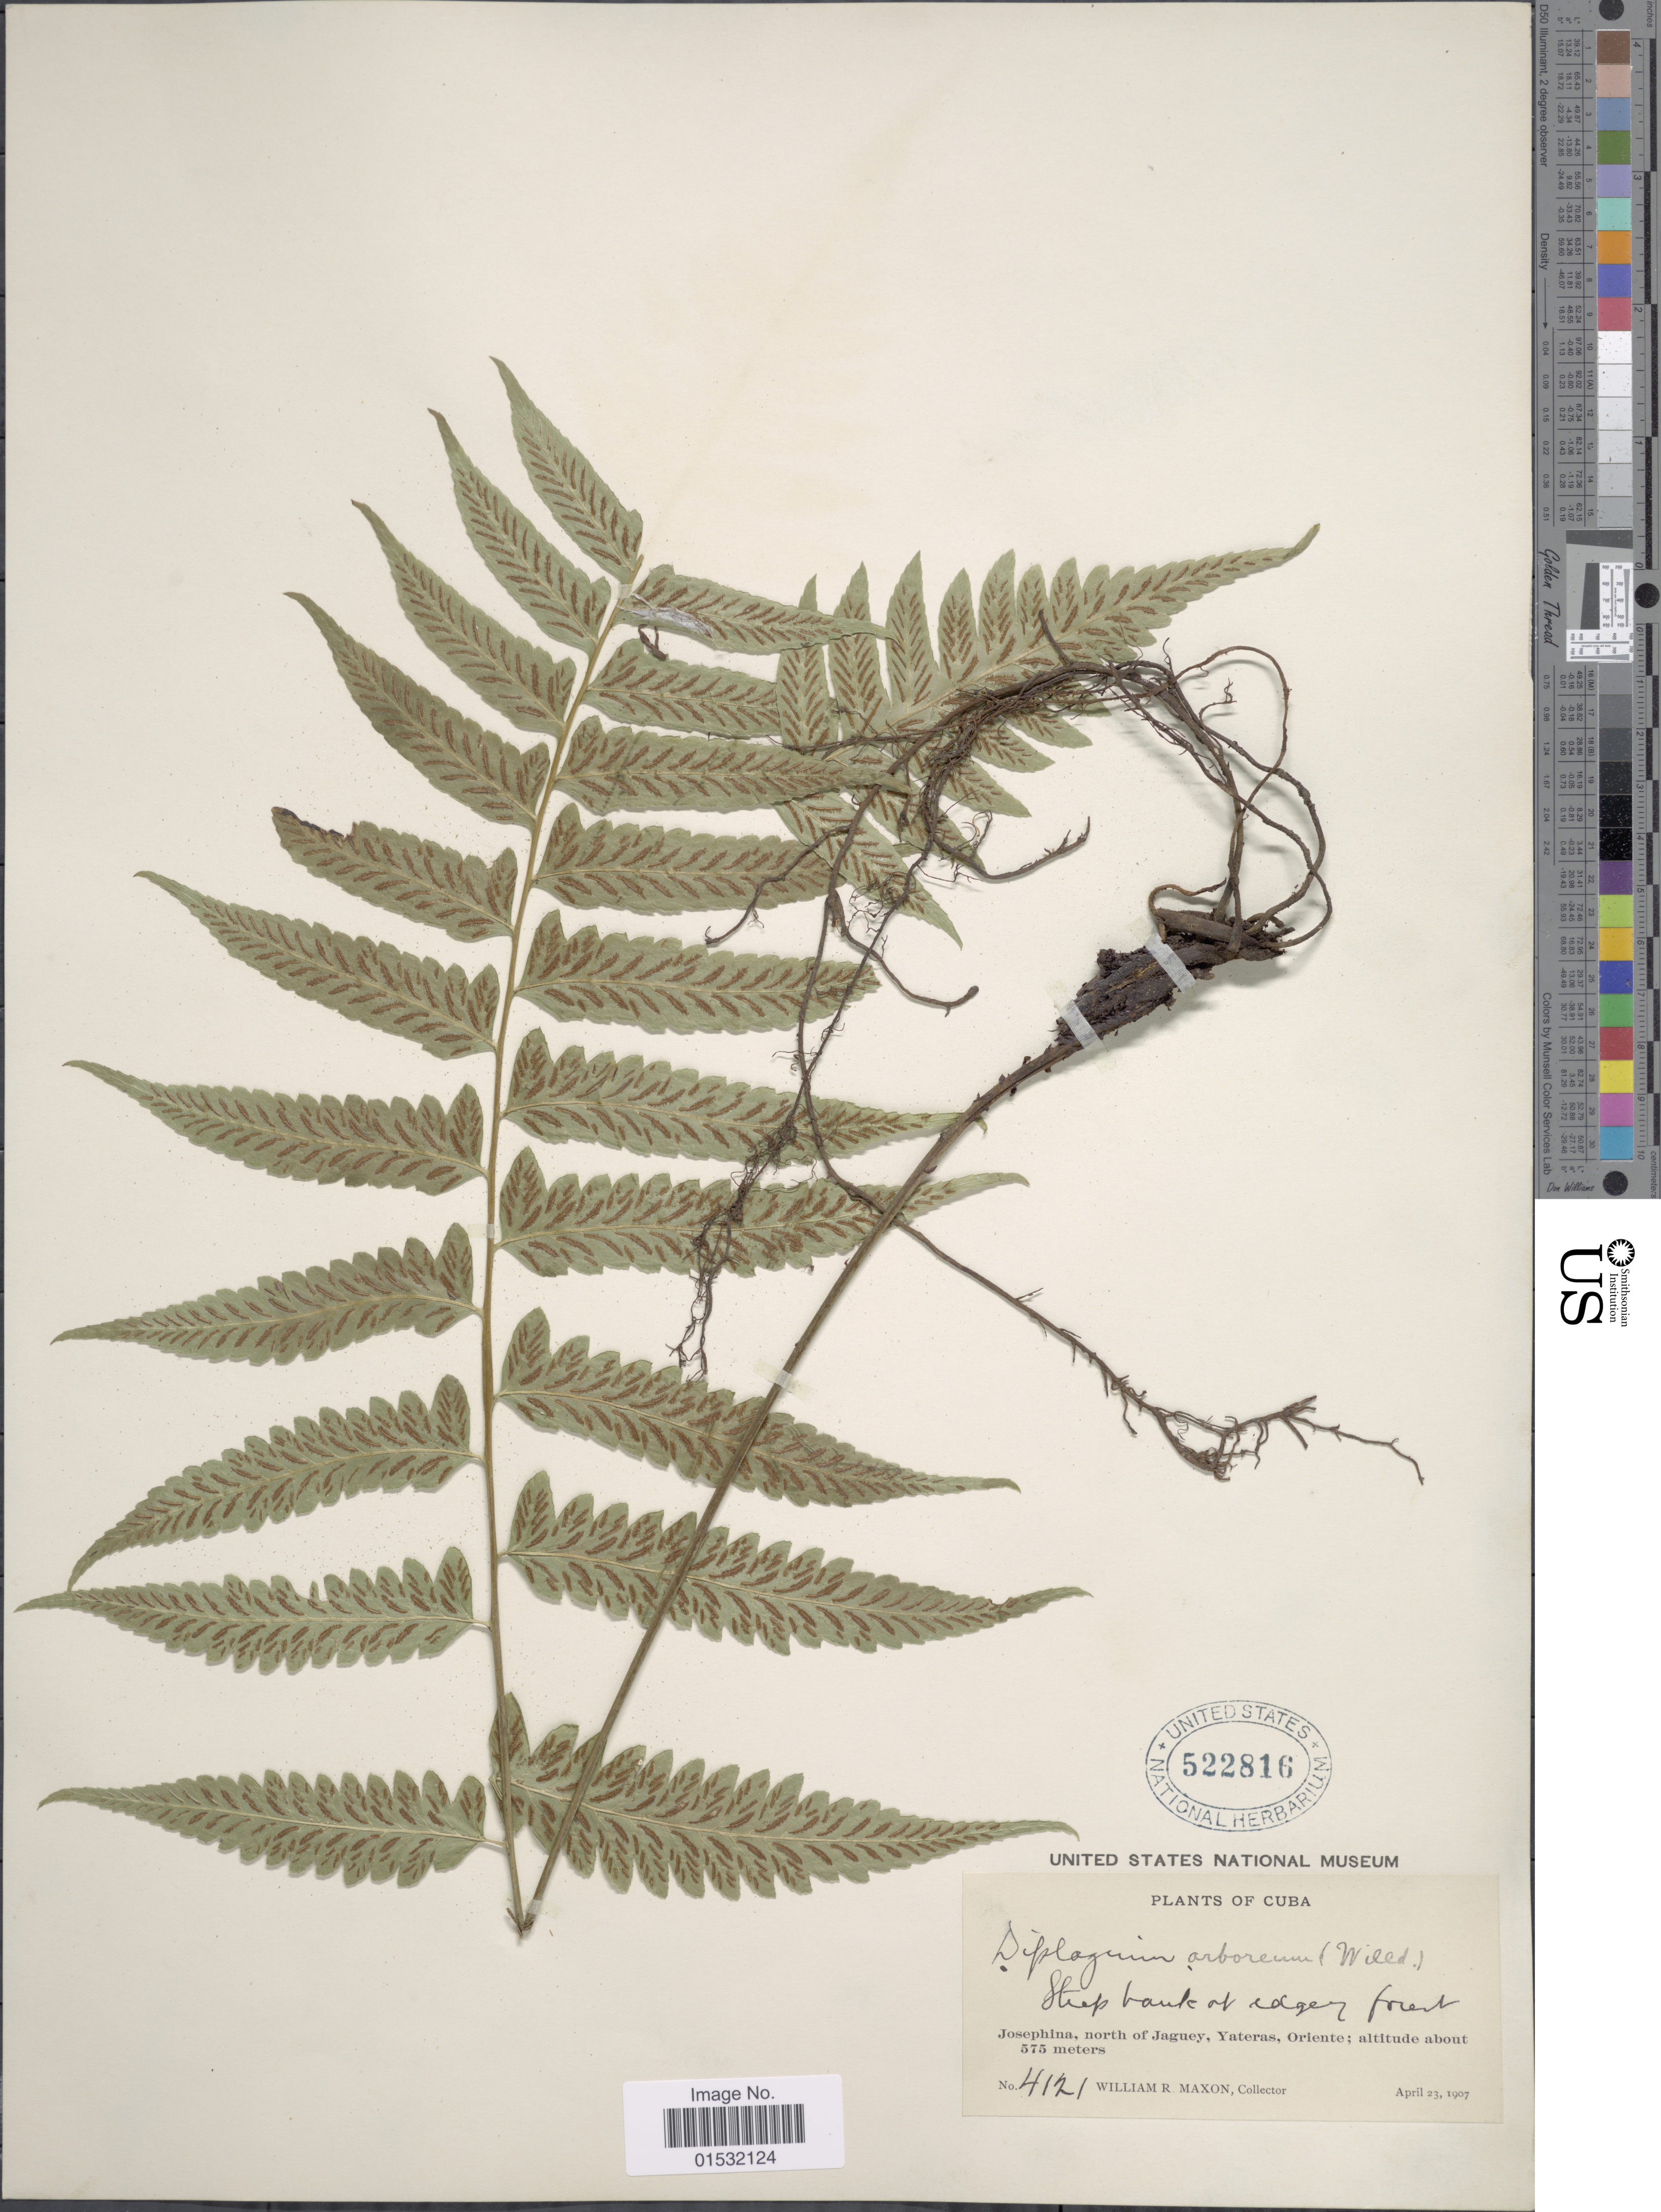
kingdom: Plantae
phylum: Tracheophyta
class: Polypodiopsida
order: Polypodiales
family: Athyriaceae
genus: Diplazium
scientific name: Diplazium cristatum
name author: (Desr.) Alston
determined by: Sánchez, C.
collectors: W. R. Maxon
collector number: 4121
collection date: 1907-04-23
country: Cuba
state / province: Oriente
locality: Josephina, north of Jaguey, Yateras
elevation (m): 575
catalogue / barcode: US 522816